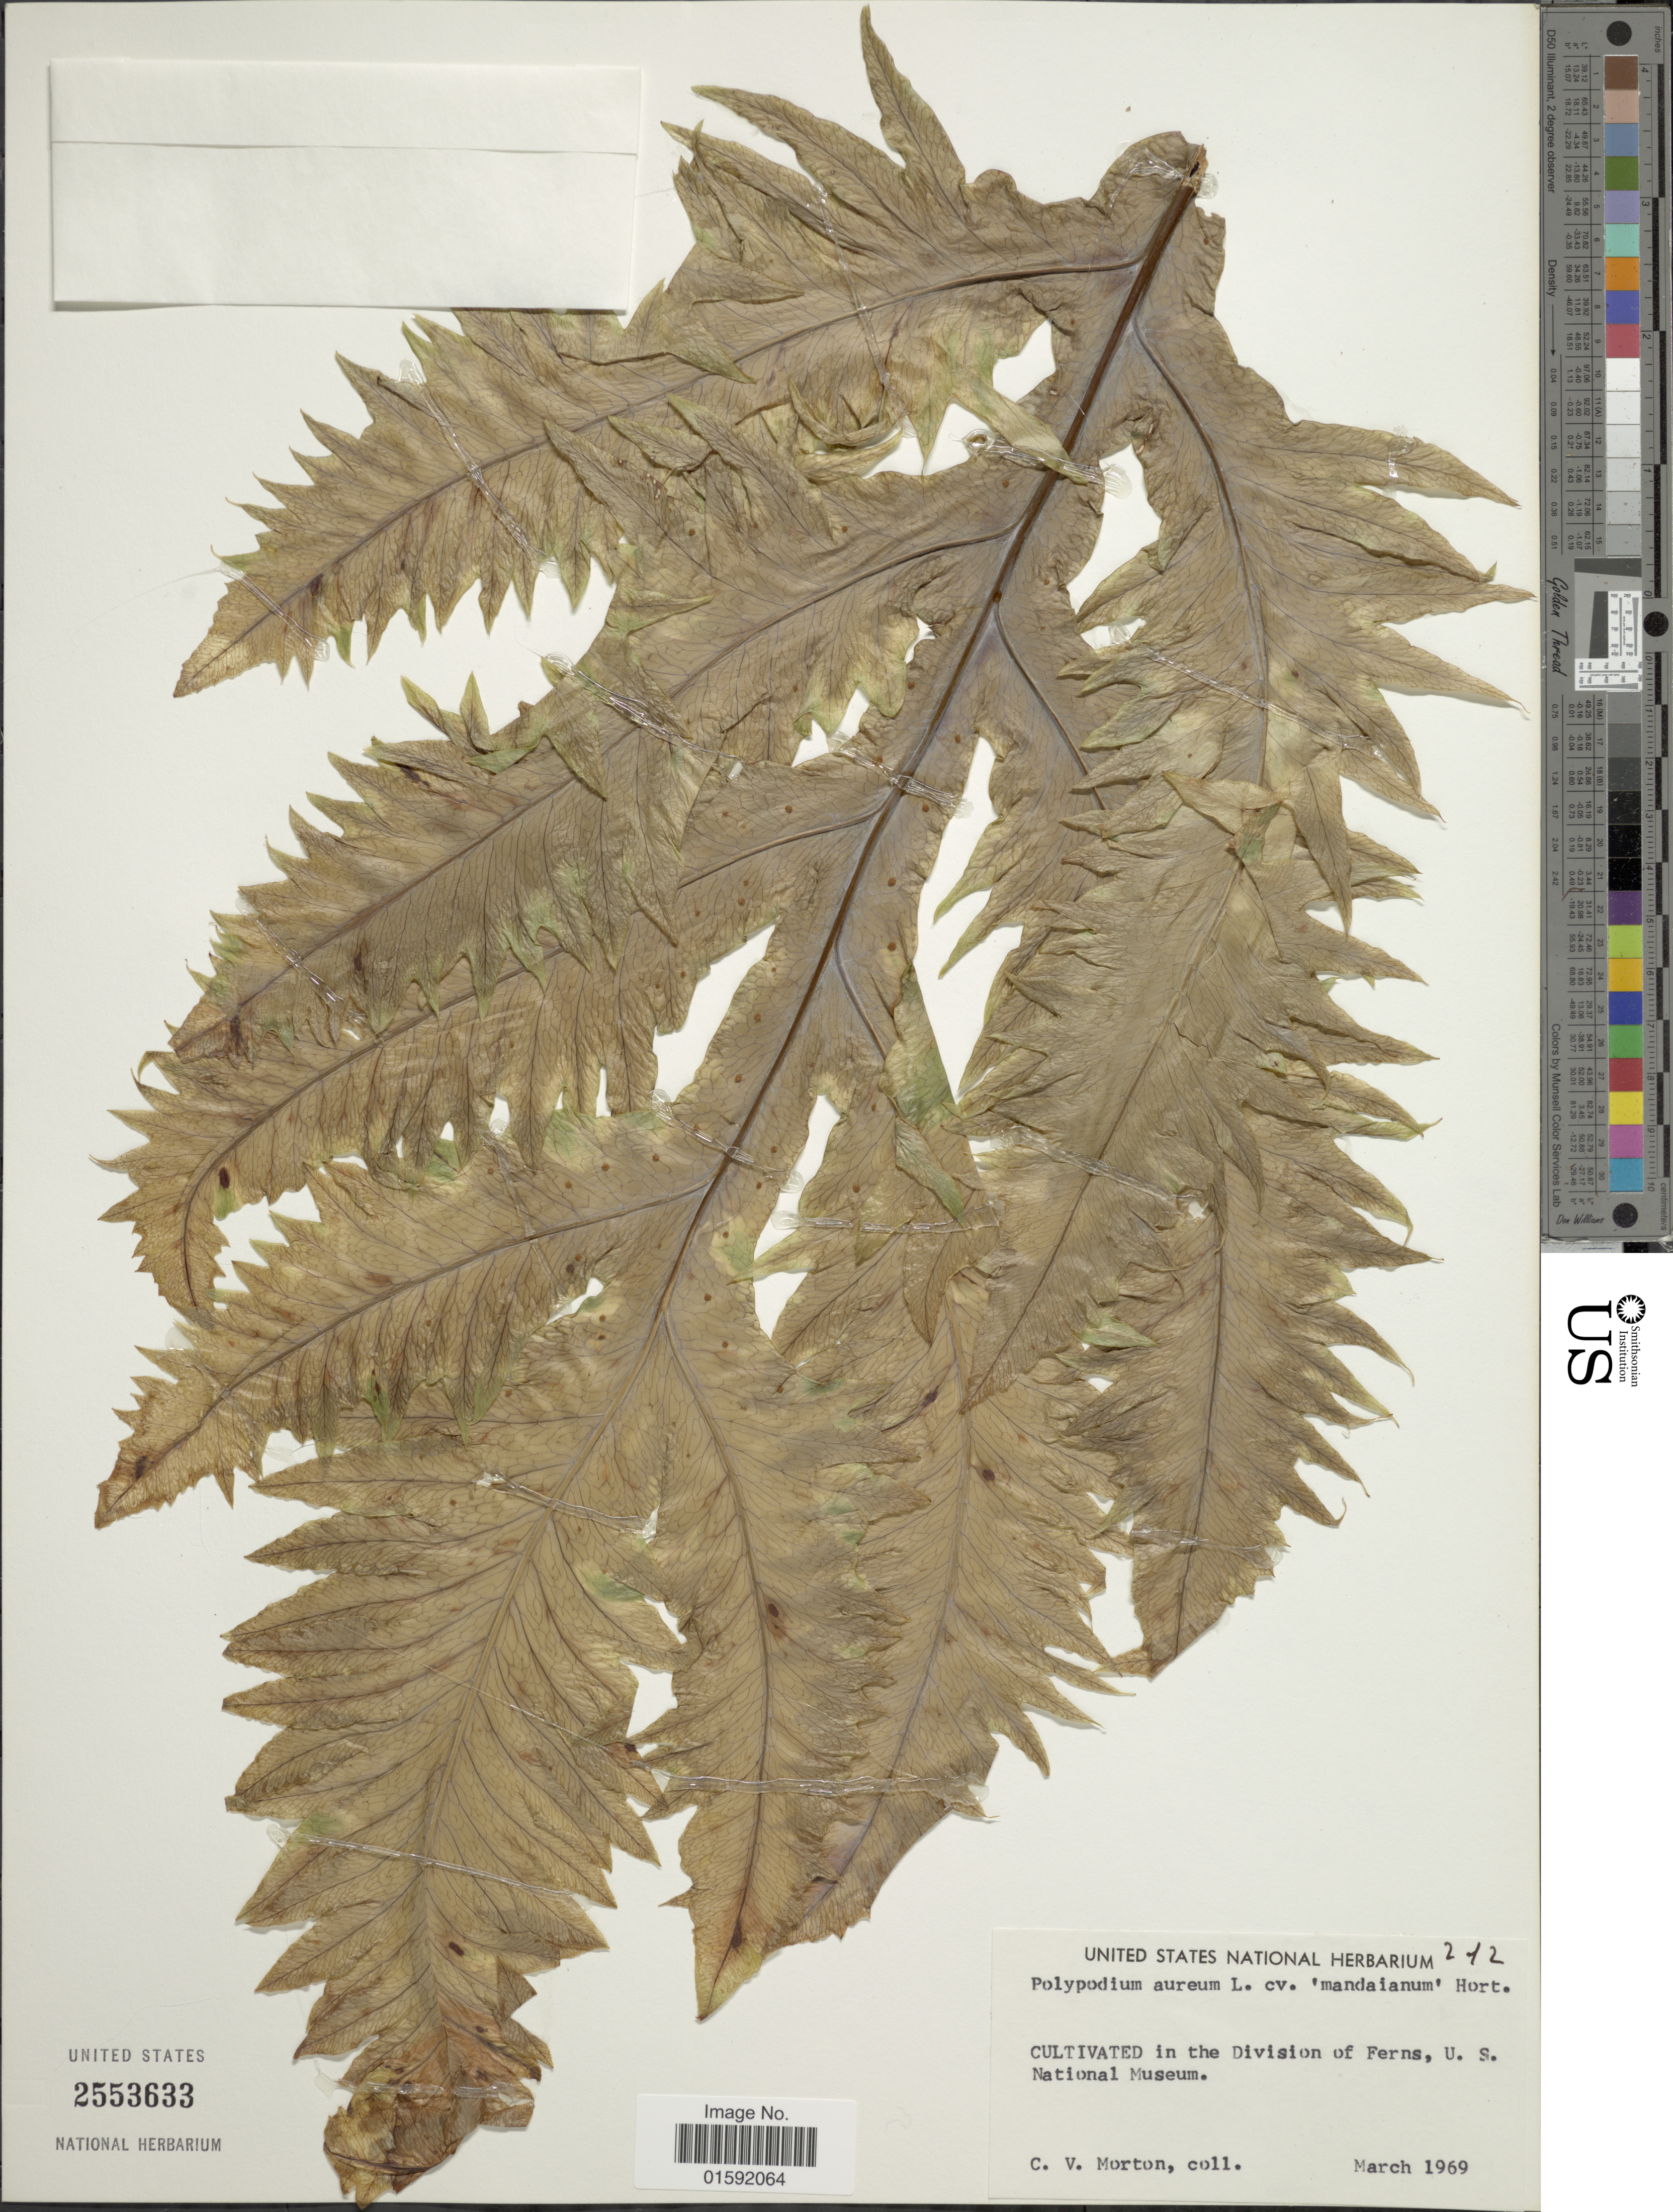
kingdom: Plantae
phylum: Tracheophyta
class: Polypodiopsida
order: Polypodiales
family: Polypodiaceae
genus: Phlebodium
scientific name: Phlebodium aureum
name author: (L.) J. Sm.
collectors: C. V. Morton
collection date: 1969-03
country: United States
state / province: District of Columbia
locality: In the Division of Ferns, U.S. National Museum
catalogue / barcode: US 2553633